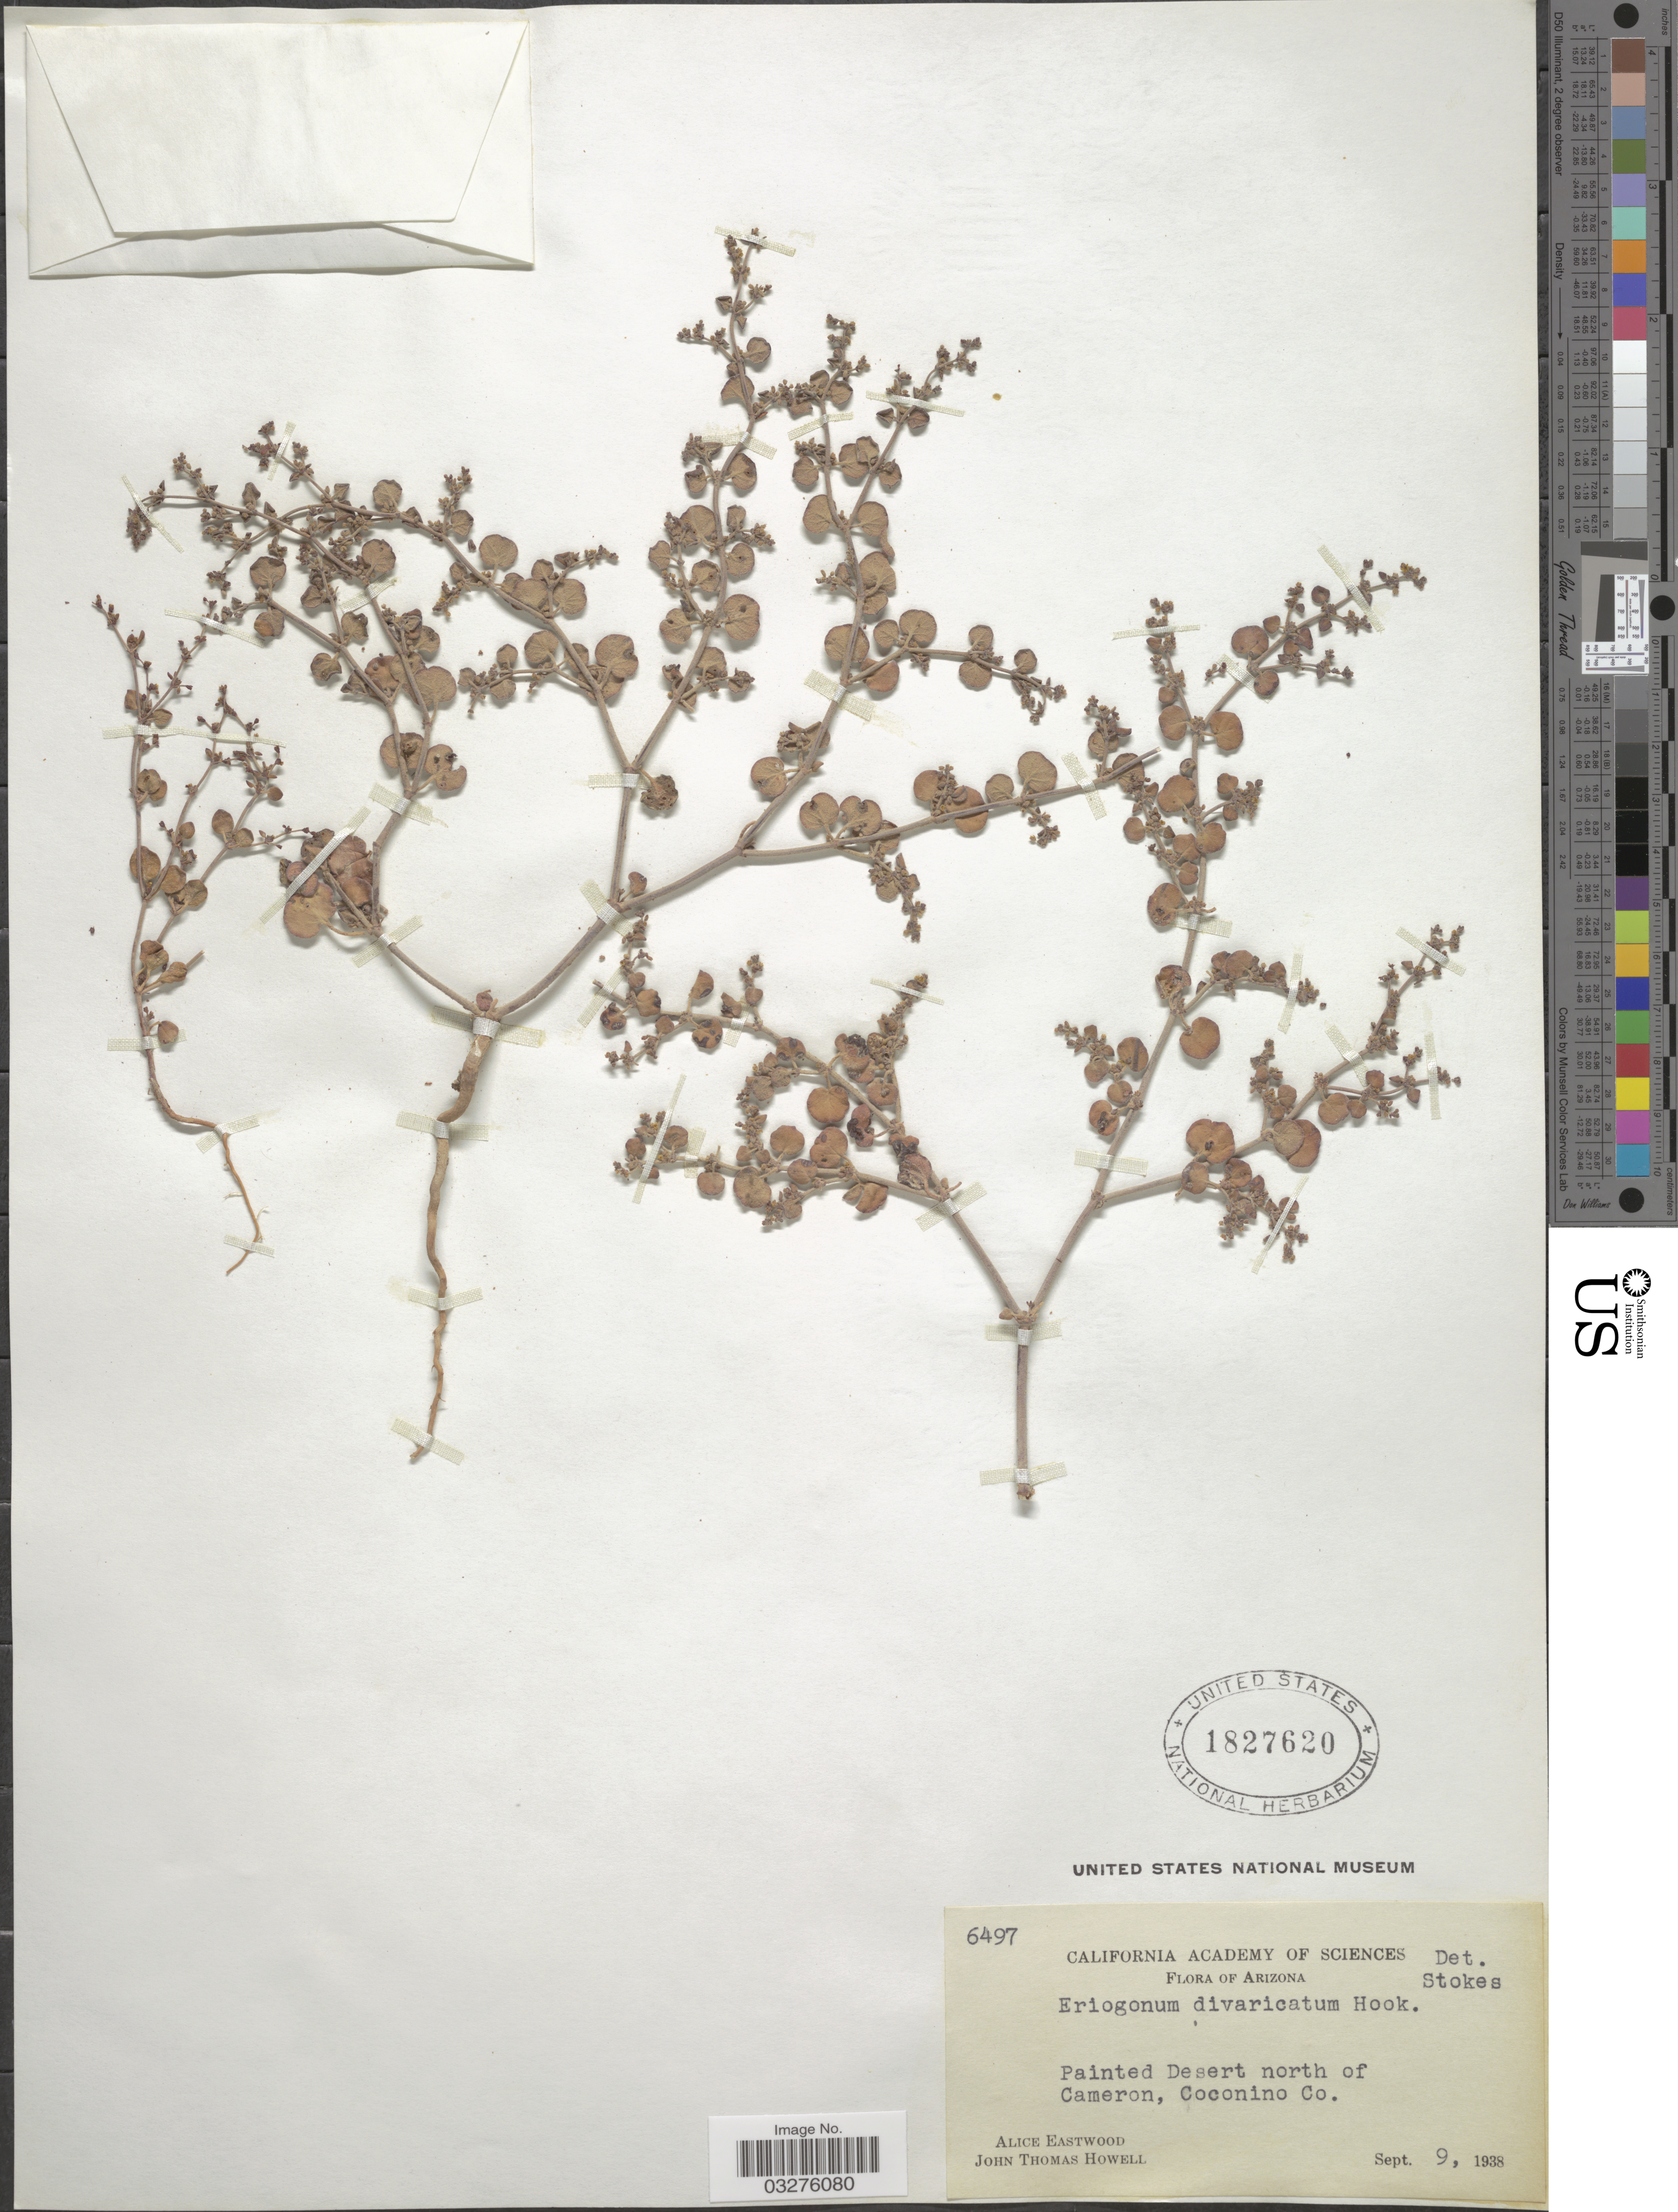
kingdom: Plantae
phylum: Tracheophyta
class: Magnoliopsida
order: Caryophyllales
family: Polygonaceae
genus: Eriogonum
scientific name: Eriogonum divaricatum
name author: Hook.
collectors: A. Eastwood & J. T. Howell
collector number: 6497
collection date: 1938-09-09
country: United States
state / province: Arizona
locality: Painted Desert north of Cameron, Coconino Co.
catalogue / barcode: US 1827620